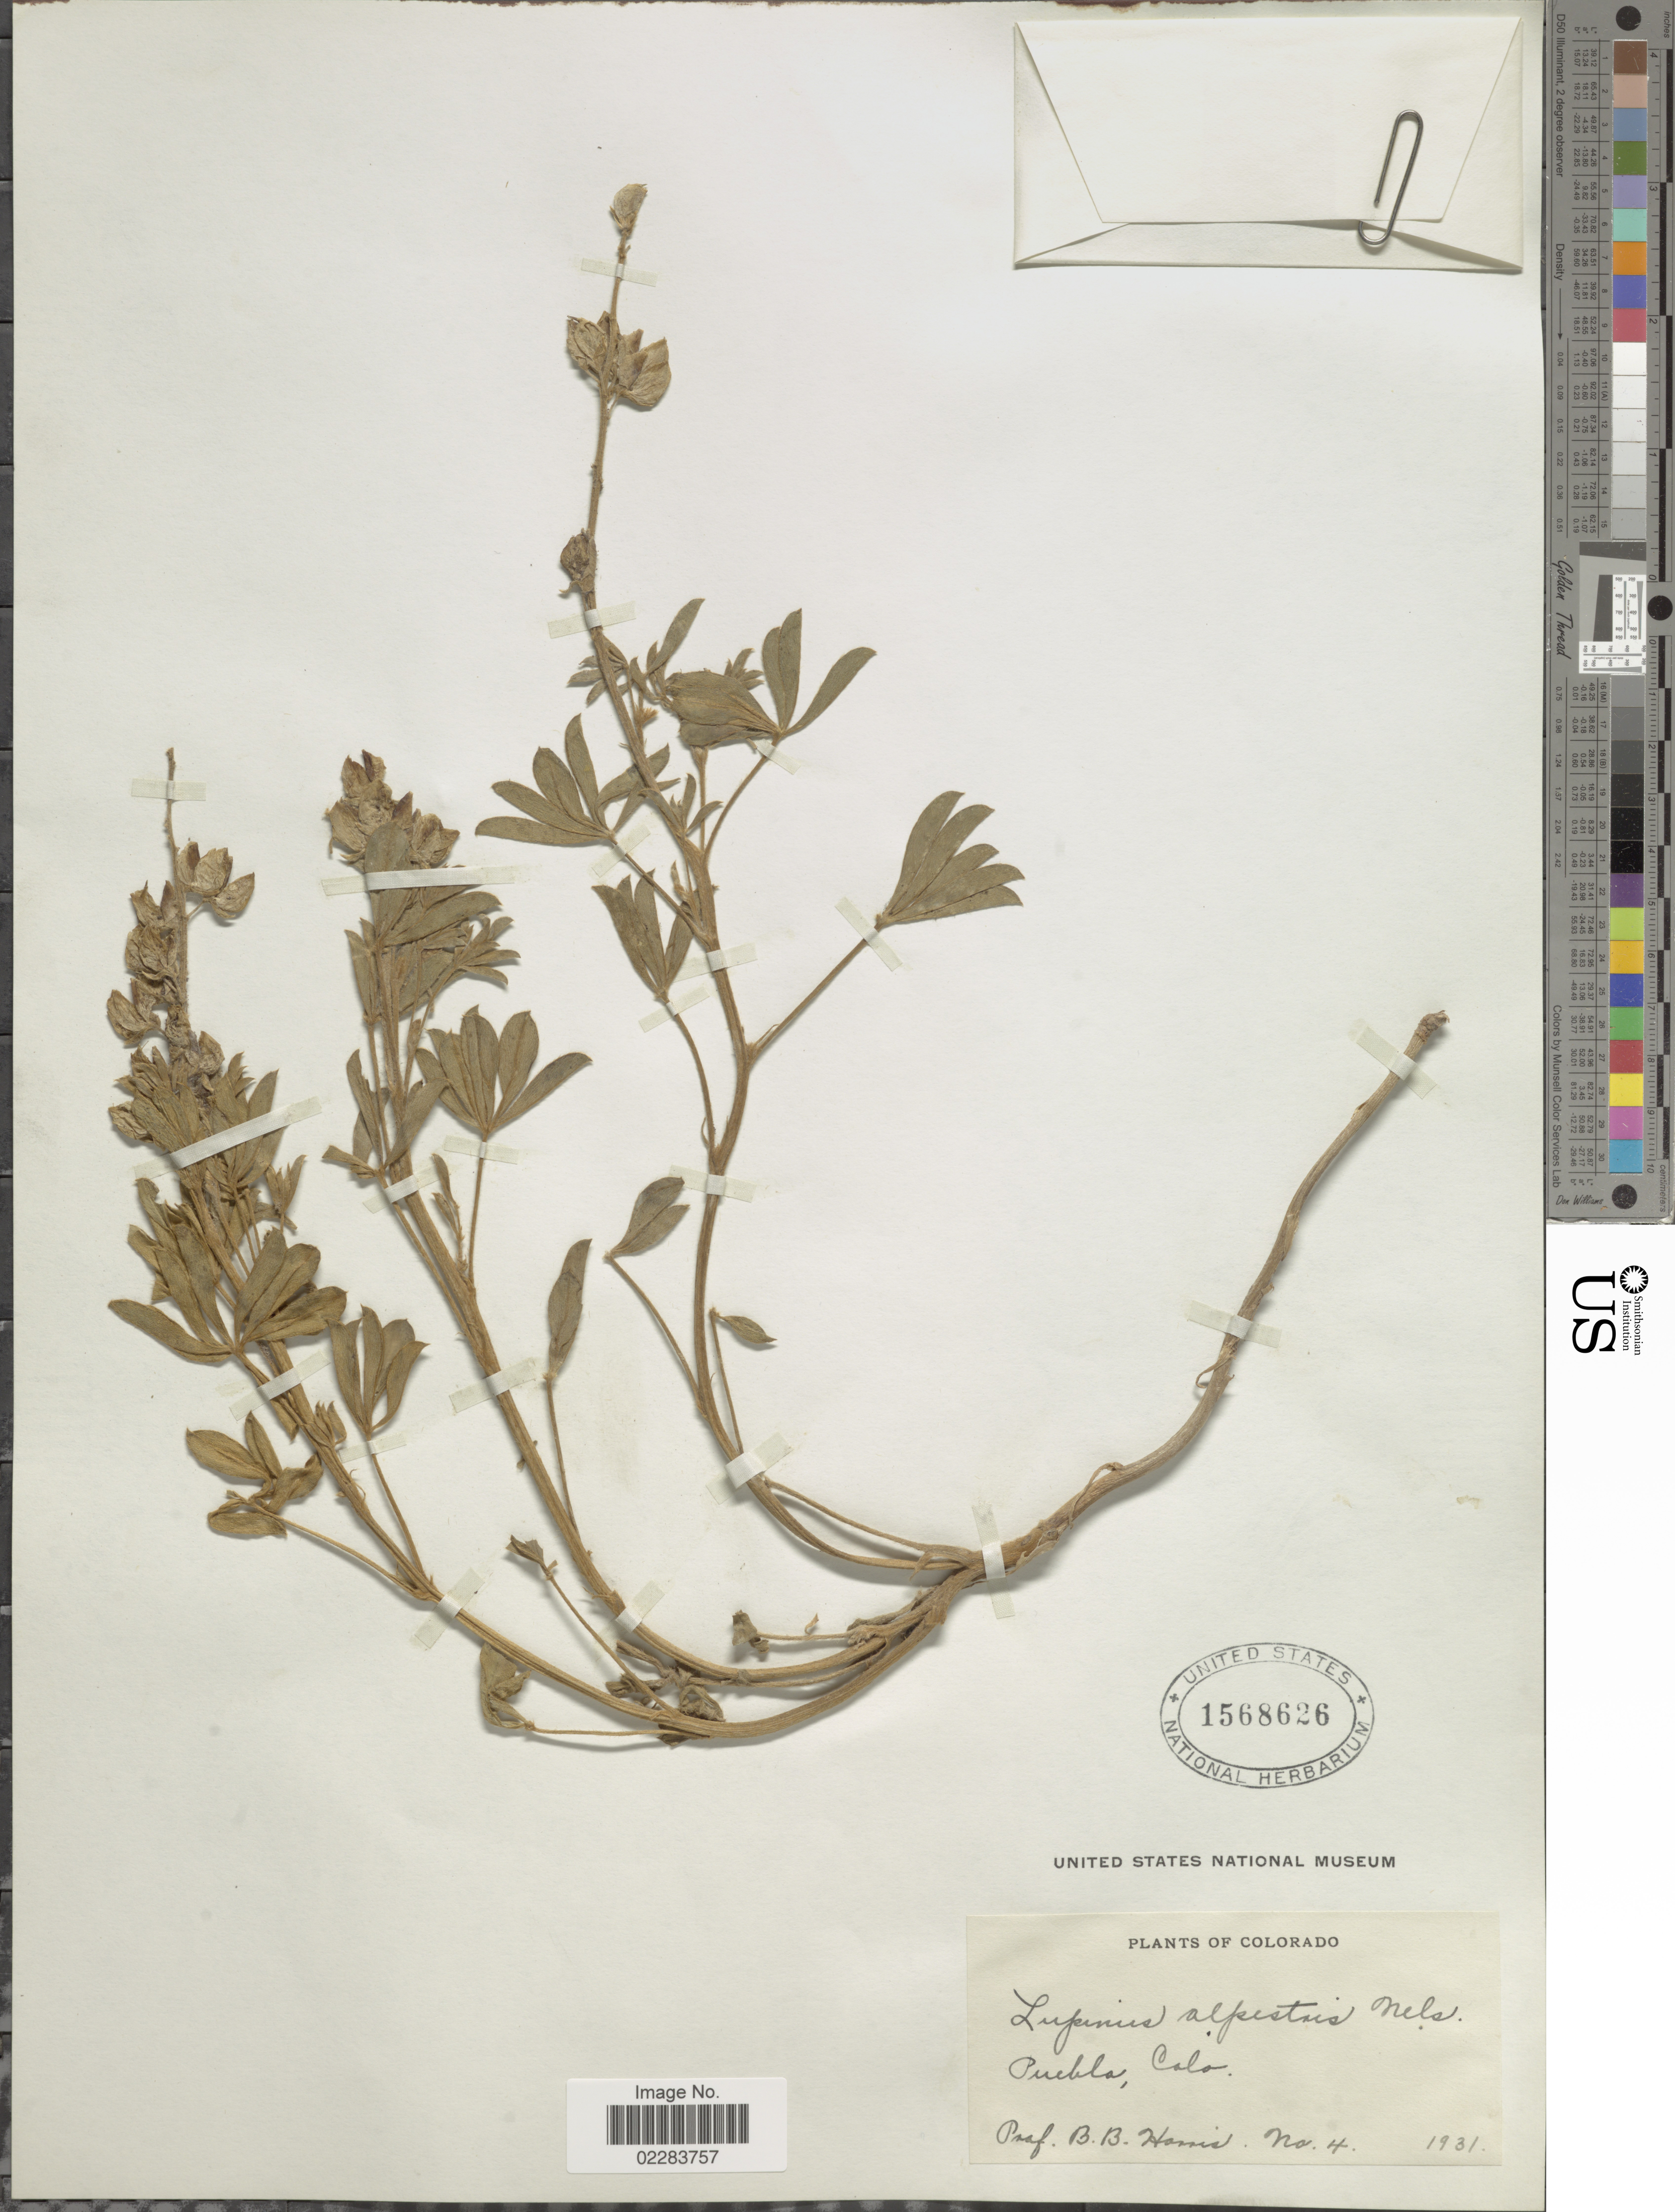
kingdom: Plantae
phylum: Tracheophyta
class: Magnoliopsida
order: Fabales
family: Fabaceae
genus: Lupinus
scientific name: Lupinus alpestris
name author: A. Nelson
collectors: B. B. Harris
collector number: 4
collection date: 1931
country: United States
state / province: Colorado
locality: Puebla, Colo.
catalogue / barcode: US 1568626